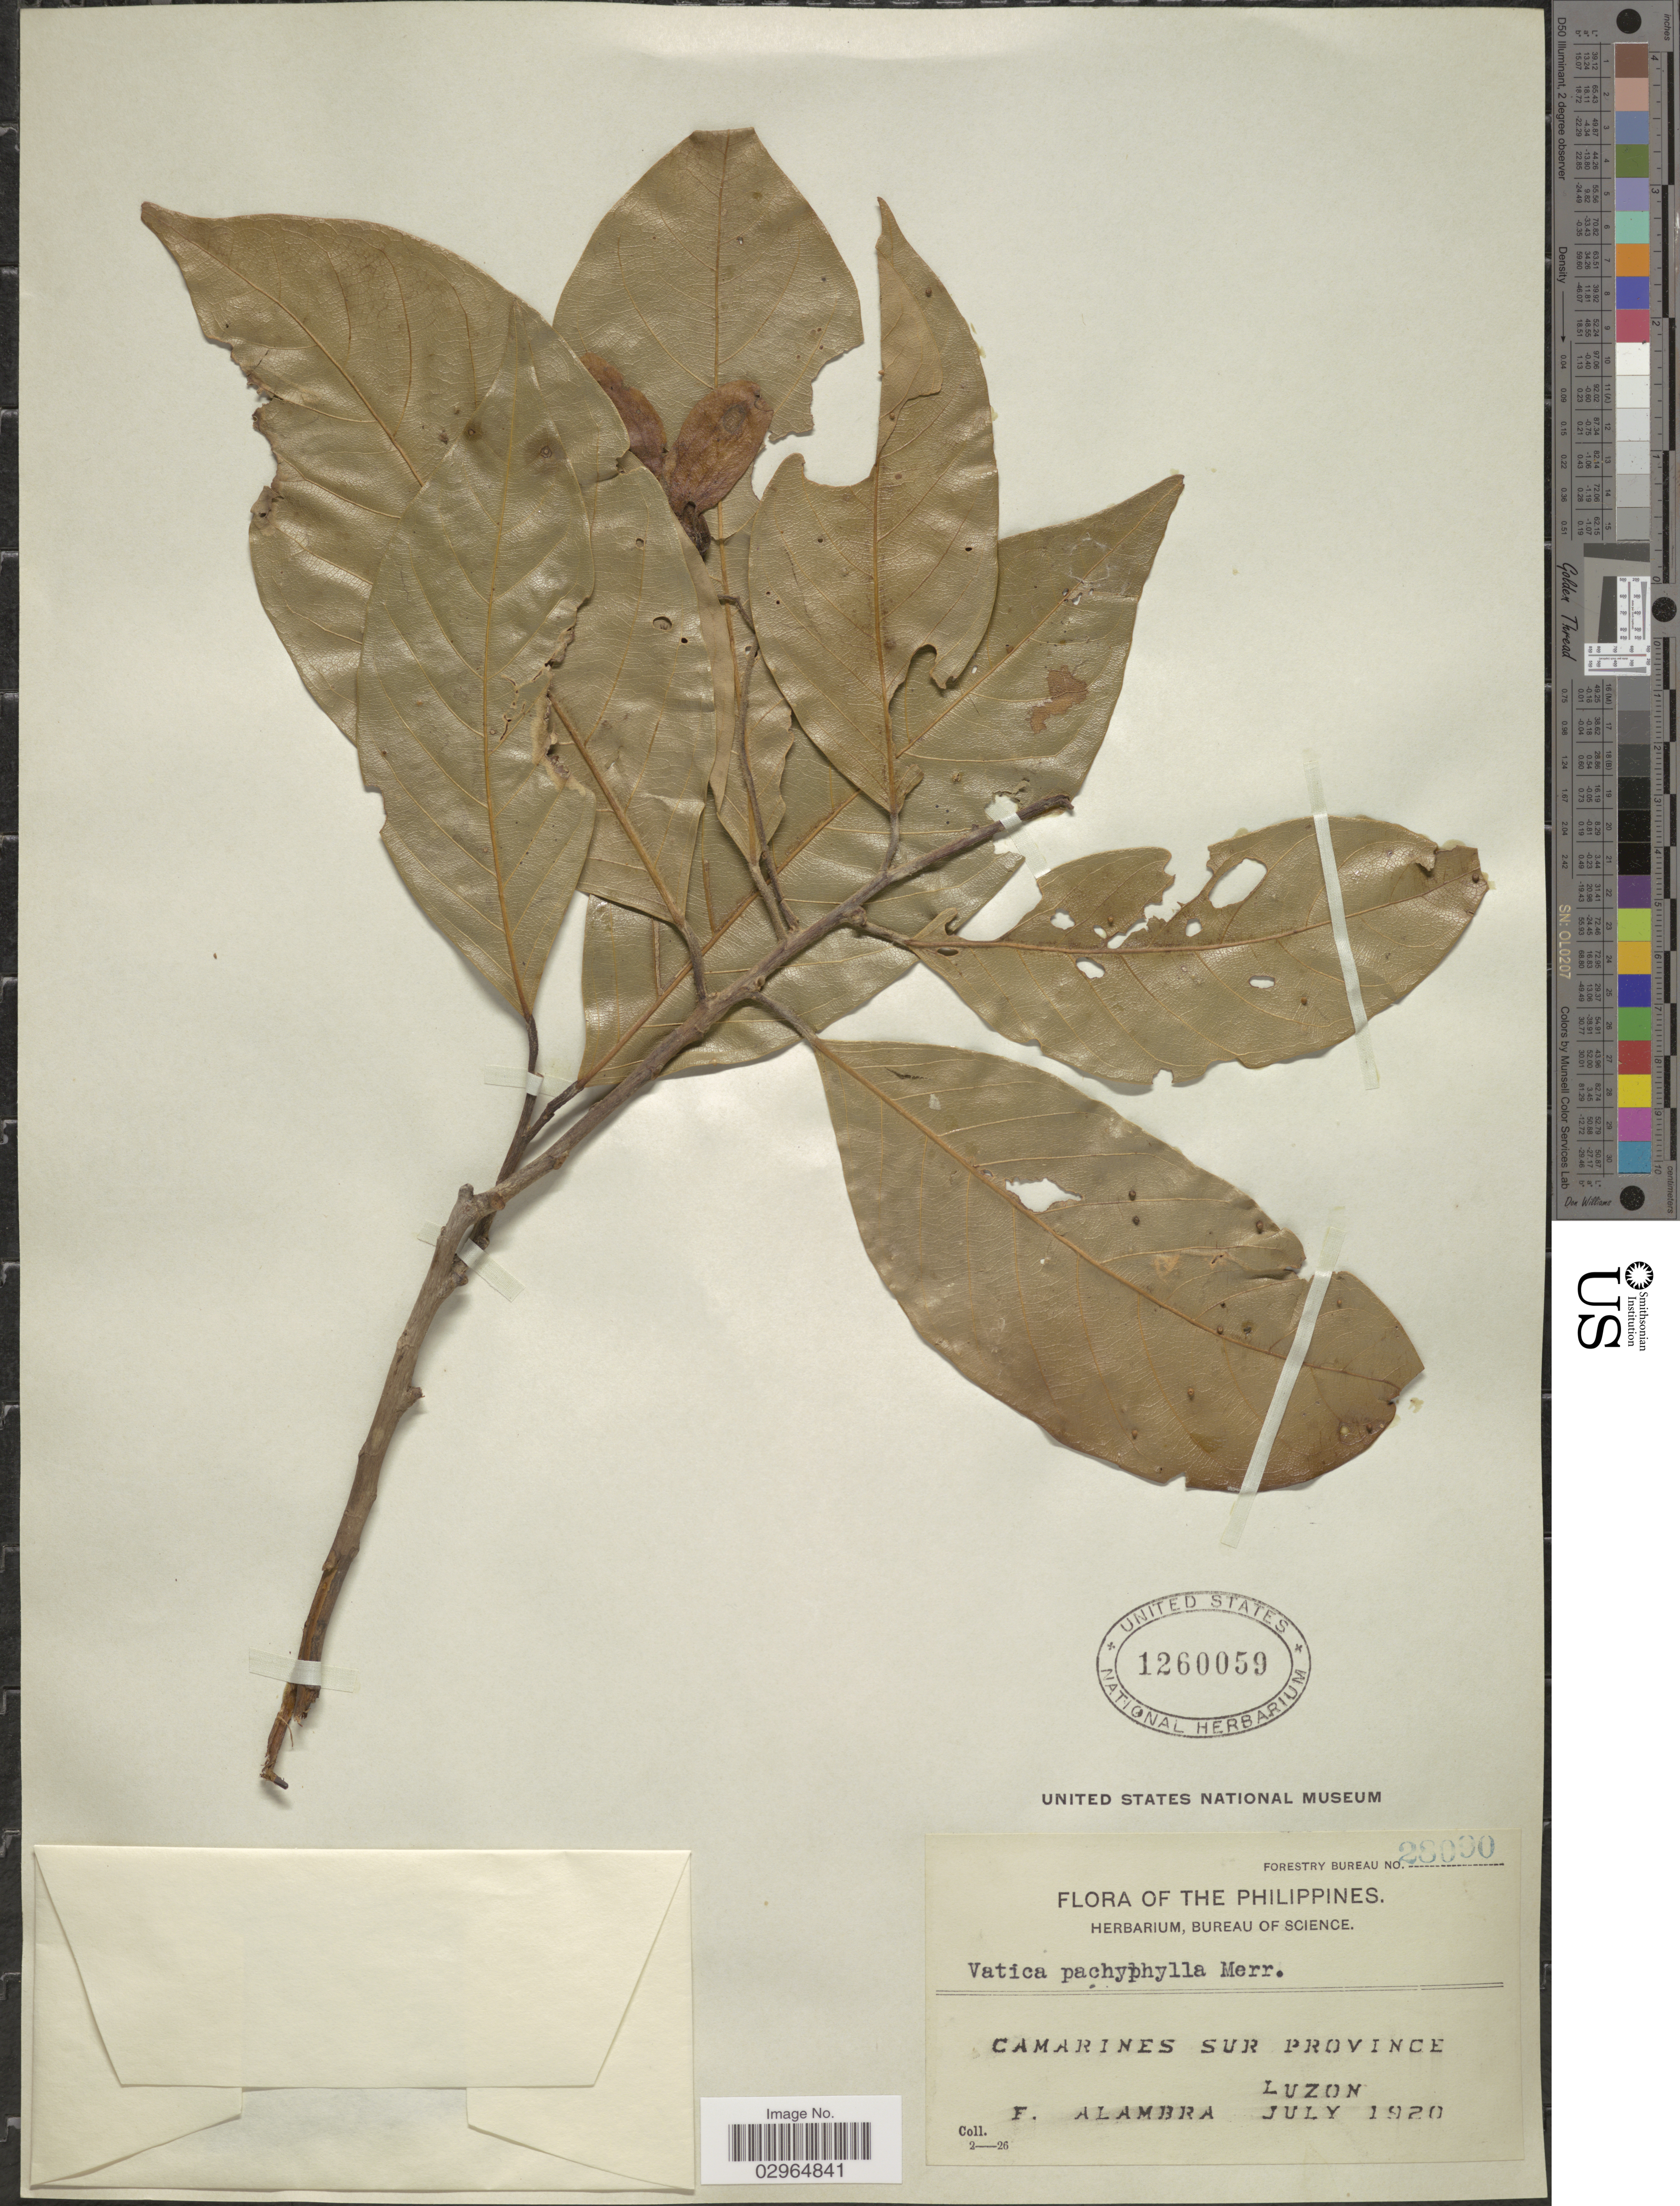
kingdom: Plantae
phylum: Tracheophyta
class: Magnoliopsida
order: Malvales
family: Dipterocarpaceae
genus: Vatica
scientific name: Vatica pachyphylla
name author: Merr.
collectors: F. Alambra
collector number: Forestry Bureau 28090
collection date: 1920-07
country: Philippines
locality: Camarines Sur Province. Luzon.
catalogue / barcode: US 1260059